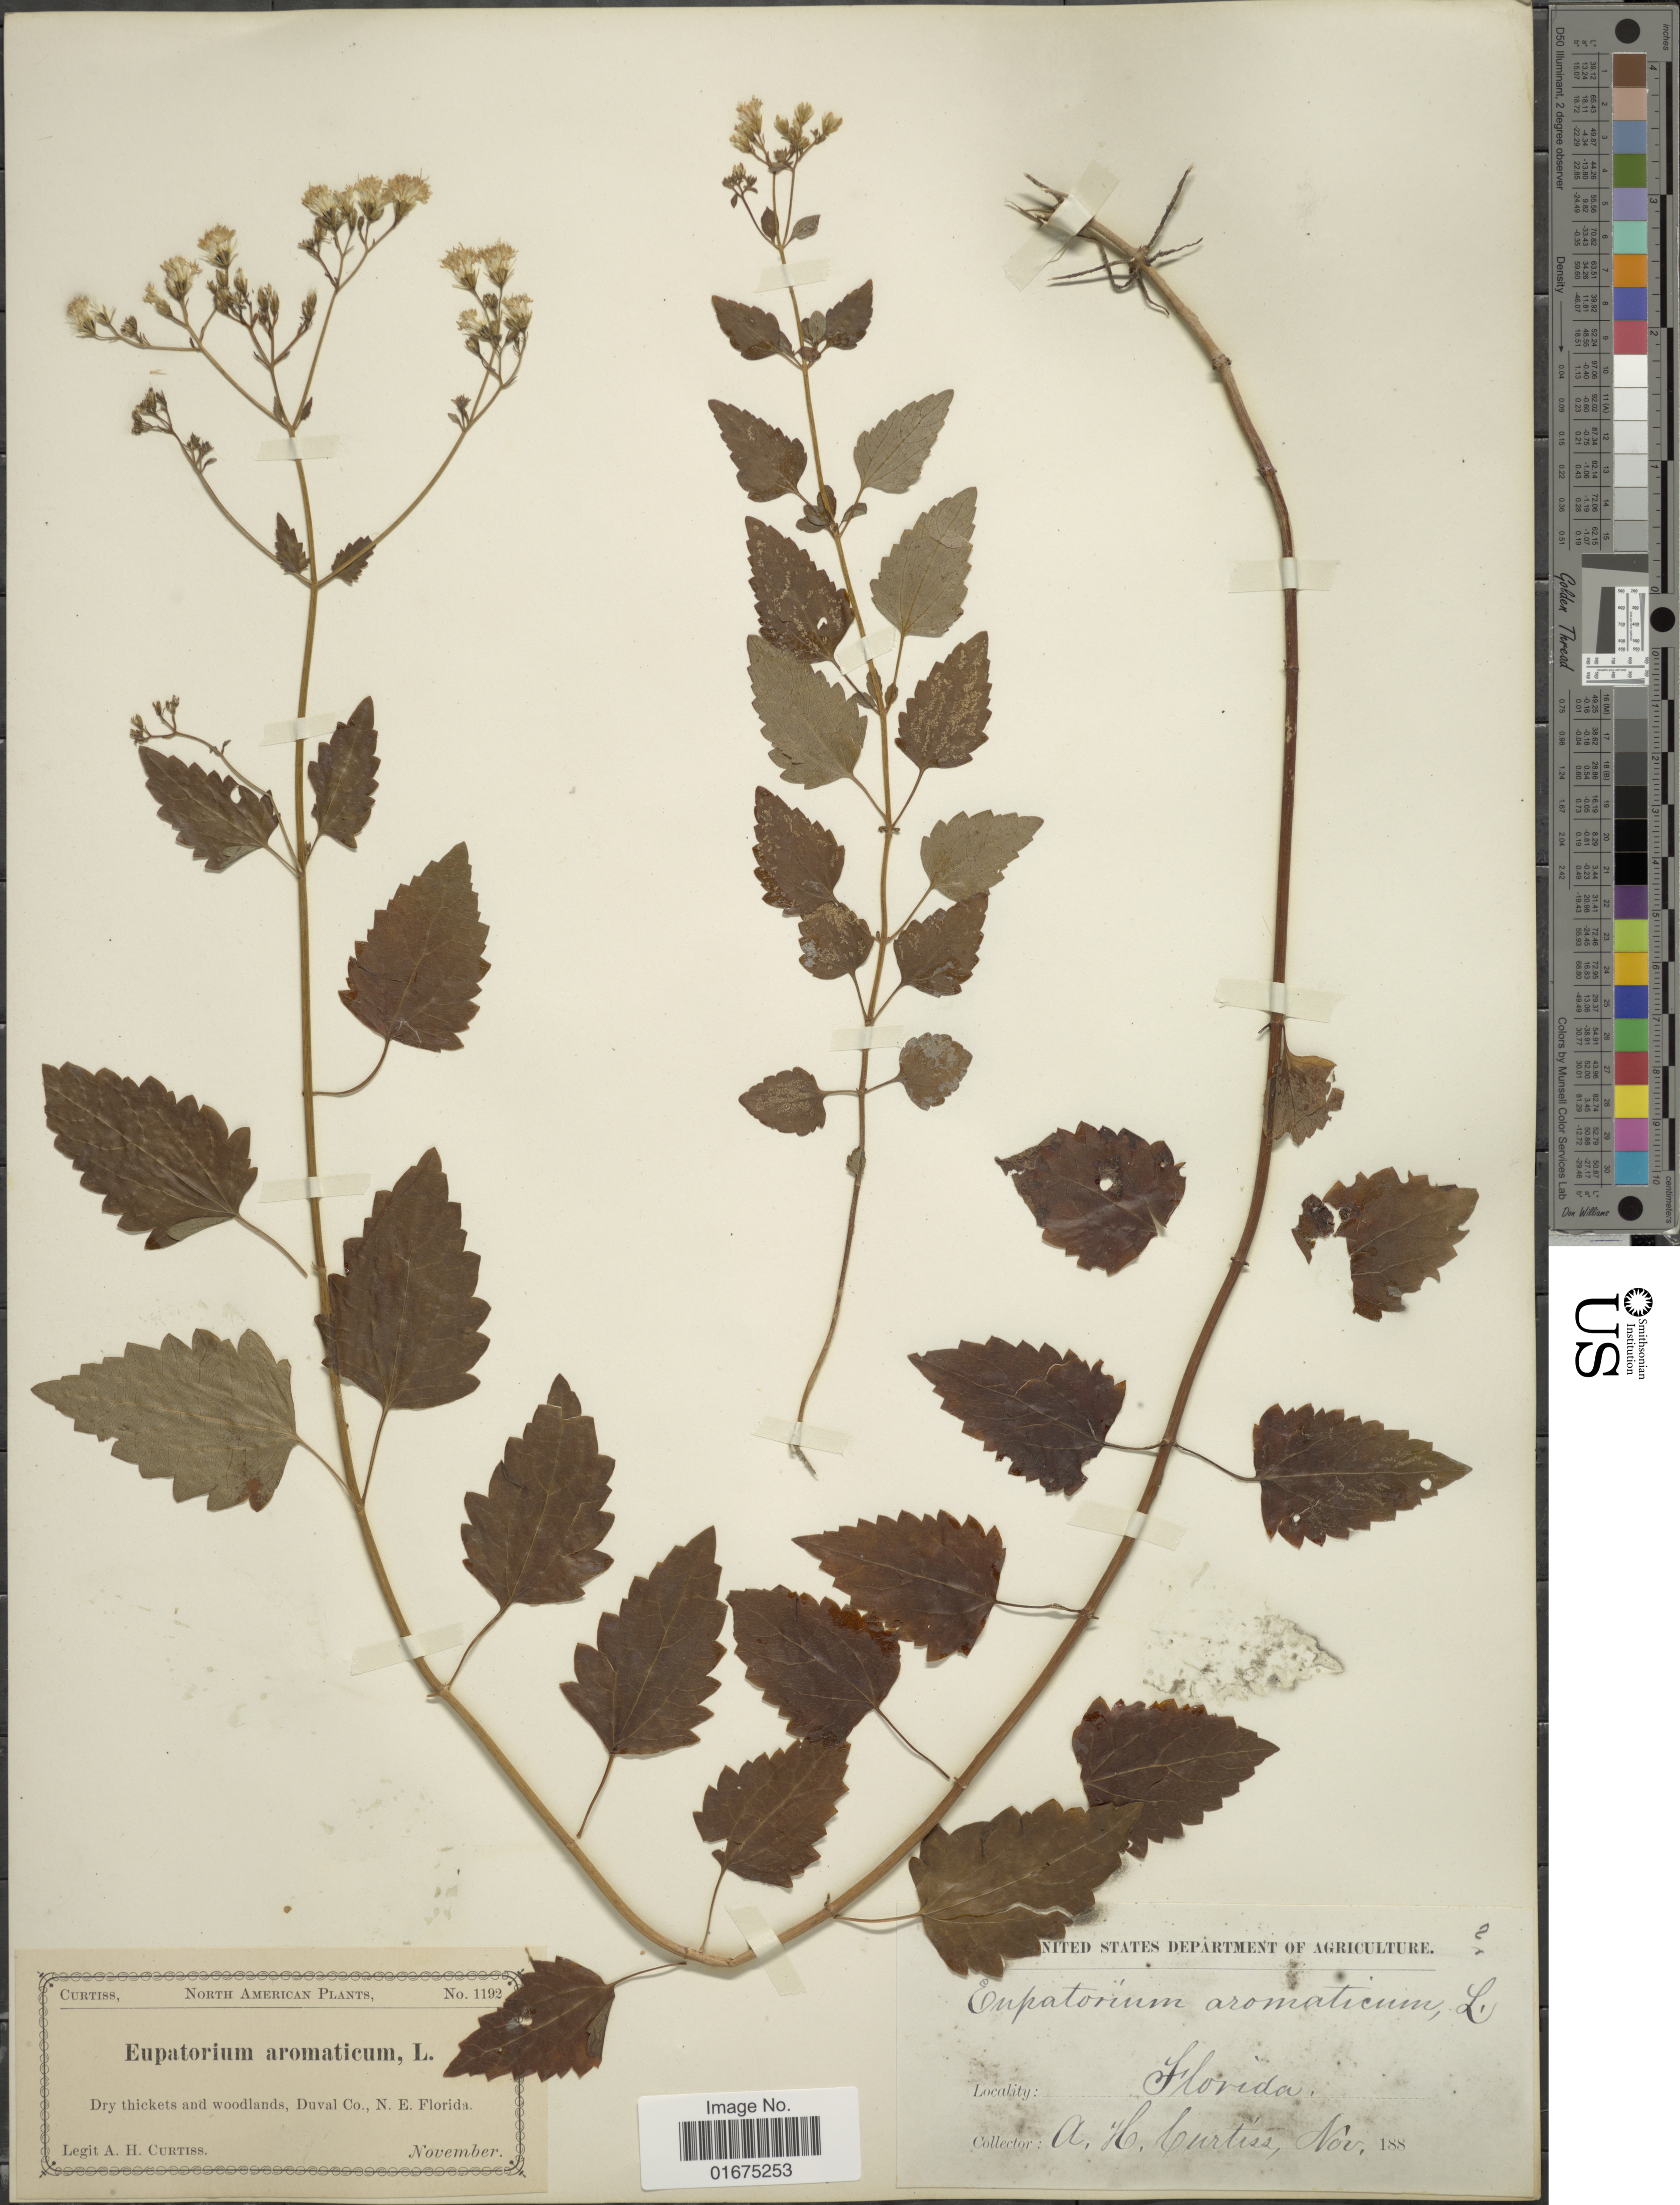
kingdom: Plantae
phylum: Tracheophyta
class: Magnoliopsida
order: Asterales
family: Asteraceae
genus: Ageratina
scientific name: Ageratina aromatica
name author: (L.) Spach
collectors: A. H. Curtiss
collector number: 1192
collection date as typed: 188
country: United States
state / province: Florida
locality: Dry thickets and woodlands, Duval Co., N.E. Florida